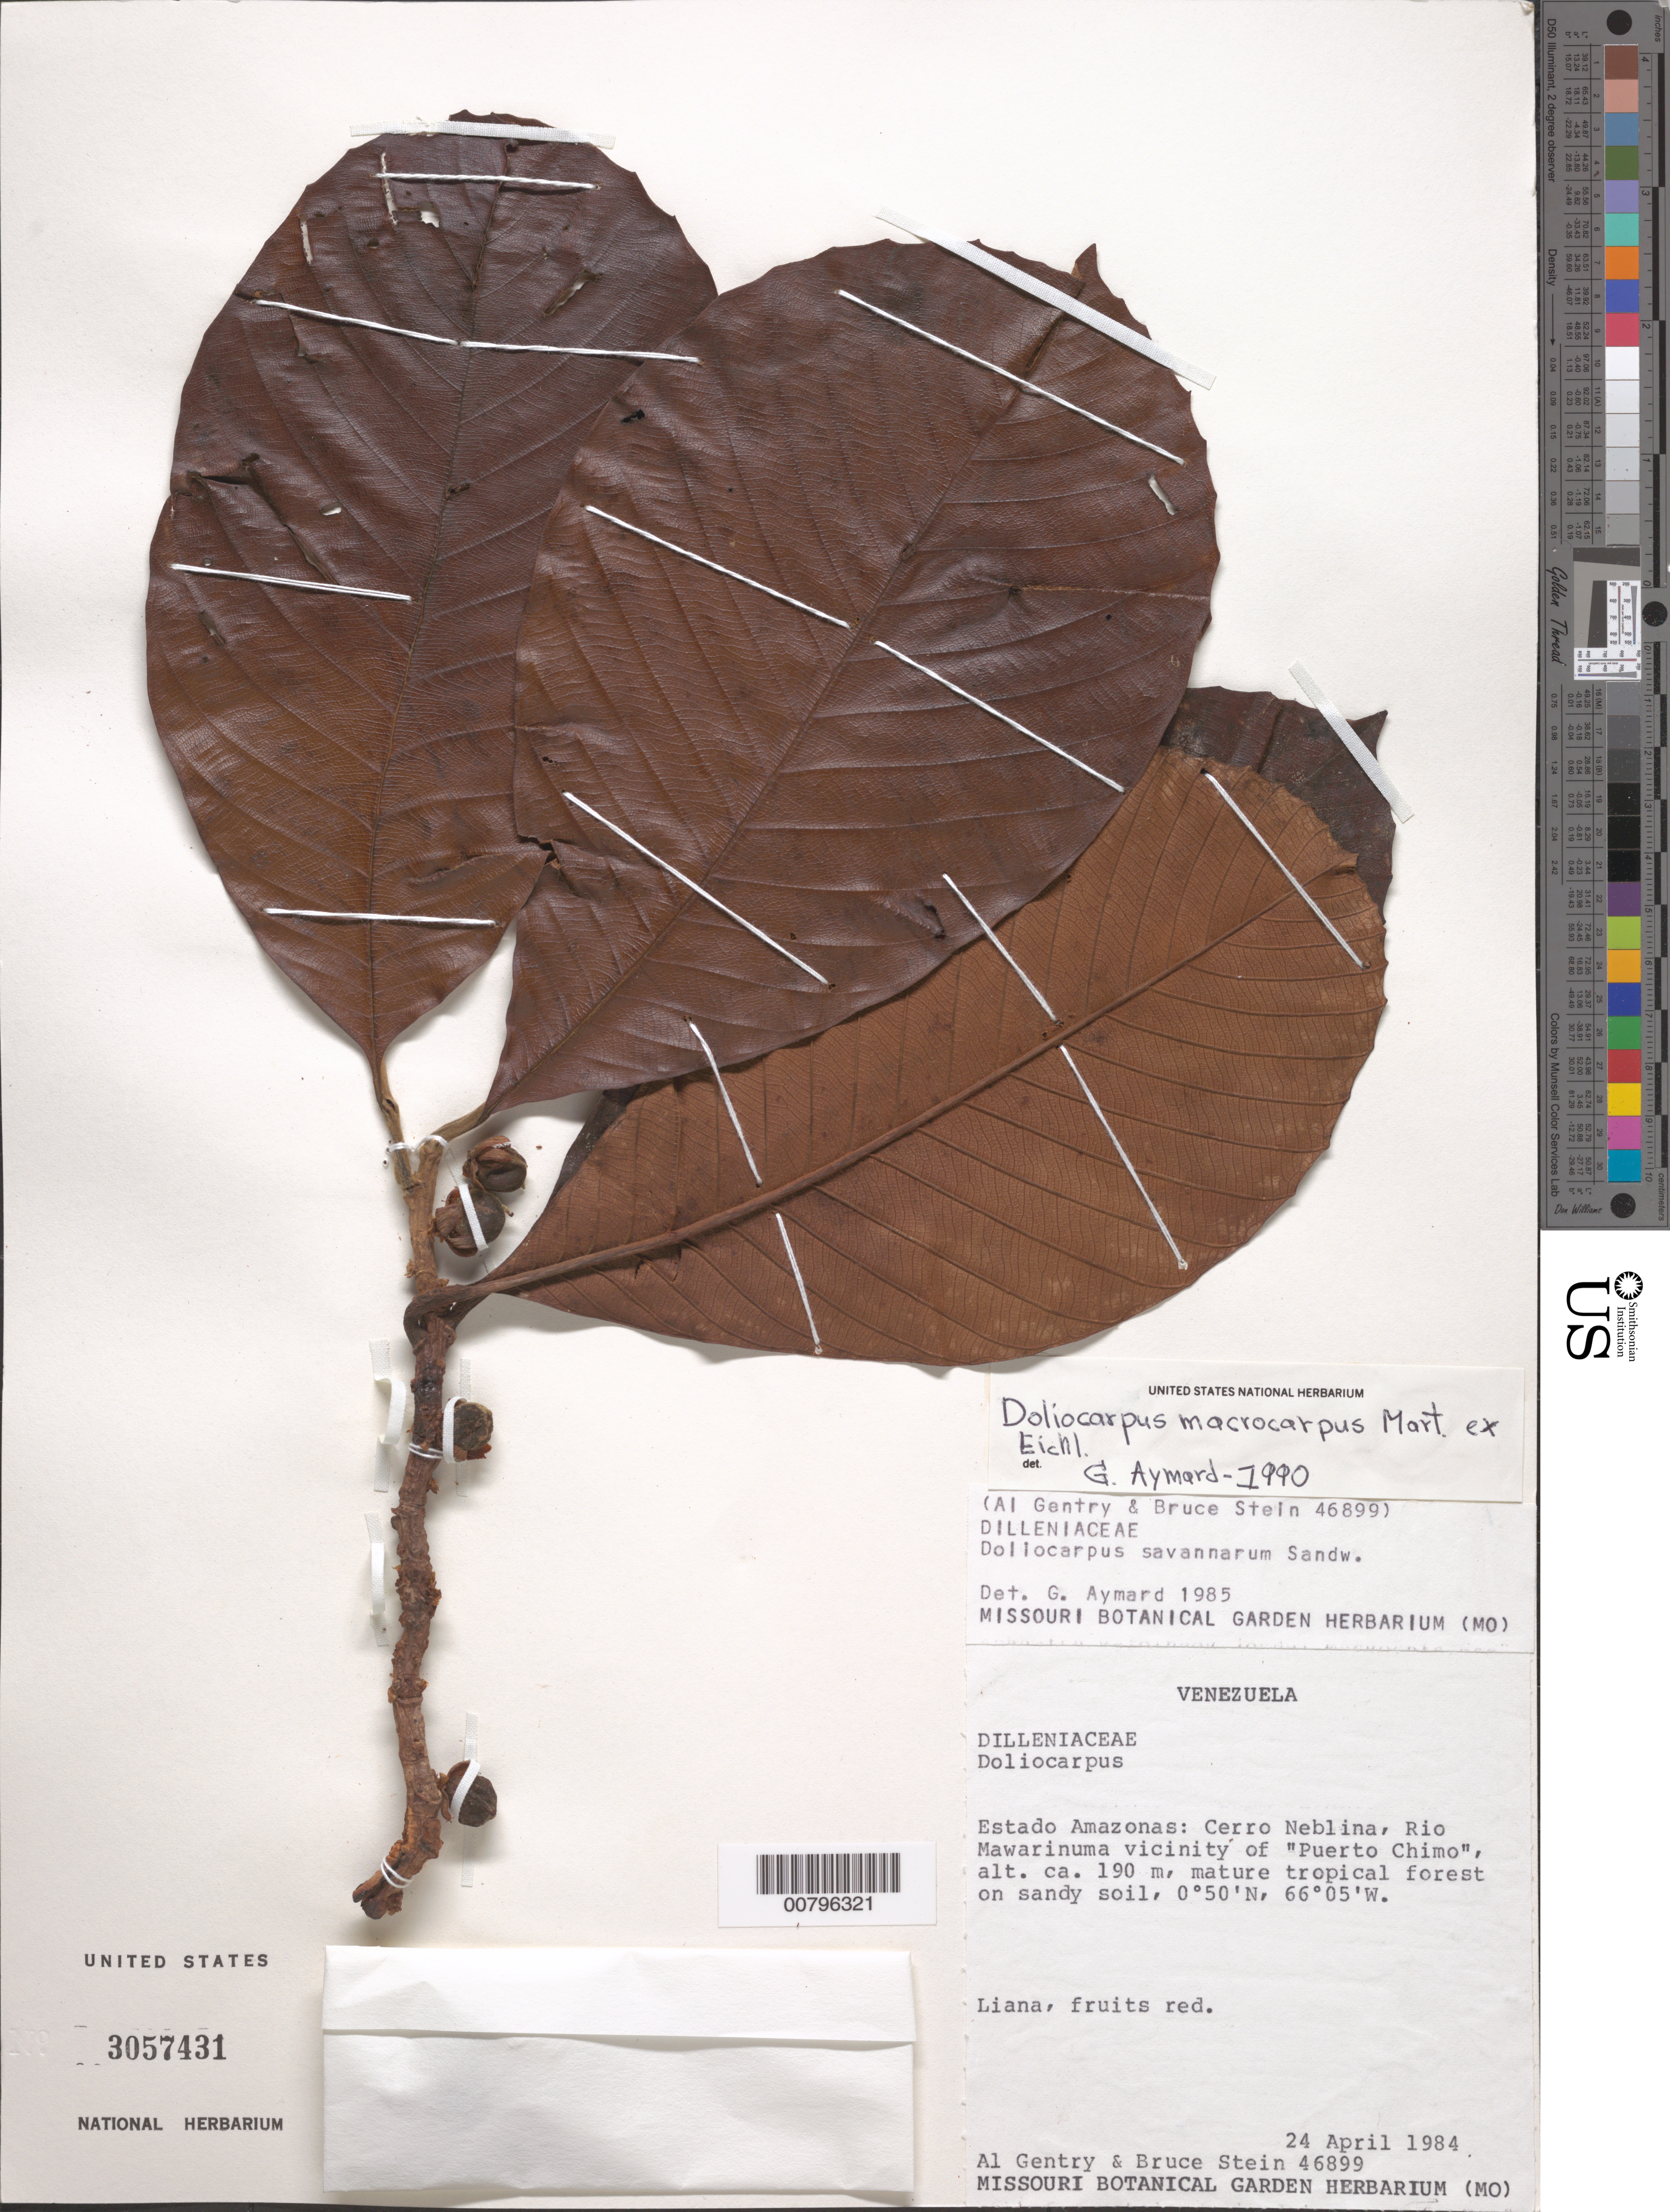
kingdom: Plantae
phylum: Tracheophyta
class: Magnoliopsida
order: Dilleniales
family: Dilleniaceae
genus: Doliocarpus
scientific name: Doliocarpus macrocarpus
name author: Mart. ex Eichler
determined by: Aymard C., G. A., (PORT), Univ. Nac. Exp. de los Llanos Ezequiel Zamora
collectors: A. H. Gentry & B. Stein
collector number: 46899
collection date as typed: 24-Apr-84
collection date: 1984-04-24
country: Venezuela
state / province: Amazonas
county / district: Río Negro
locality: Cerro de La Neblina, Río Mawarinuma, vic. of "Puerto Chimo"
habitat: Mature tropical forest on sandy soil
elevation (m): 190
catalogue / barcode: US 3057431